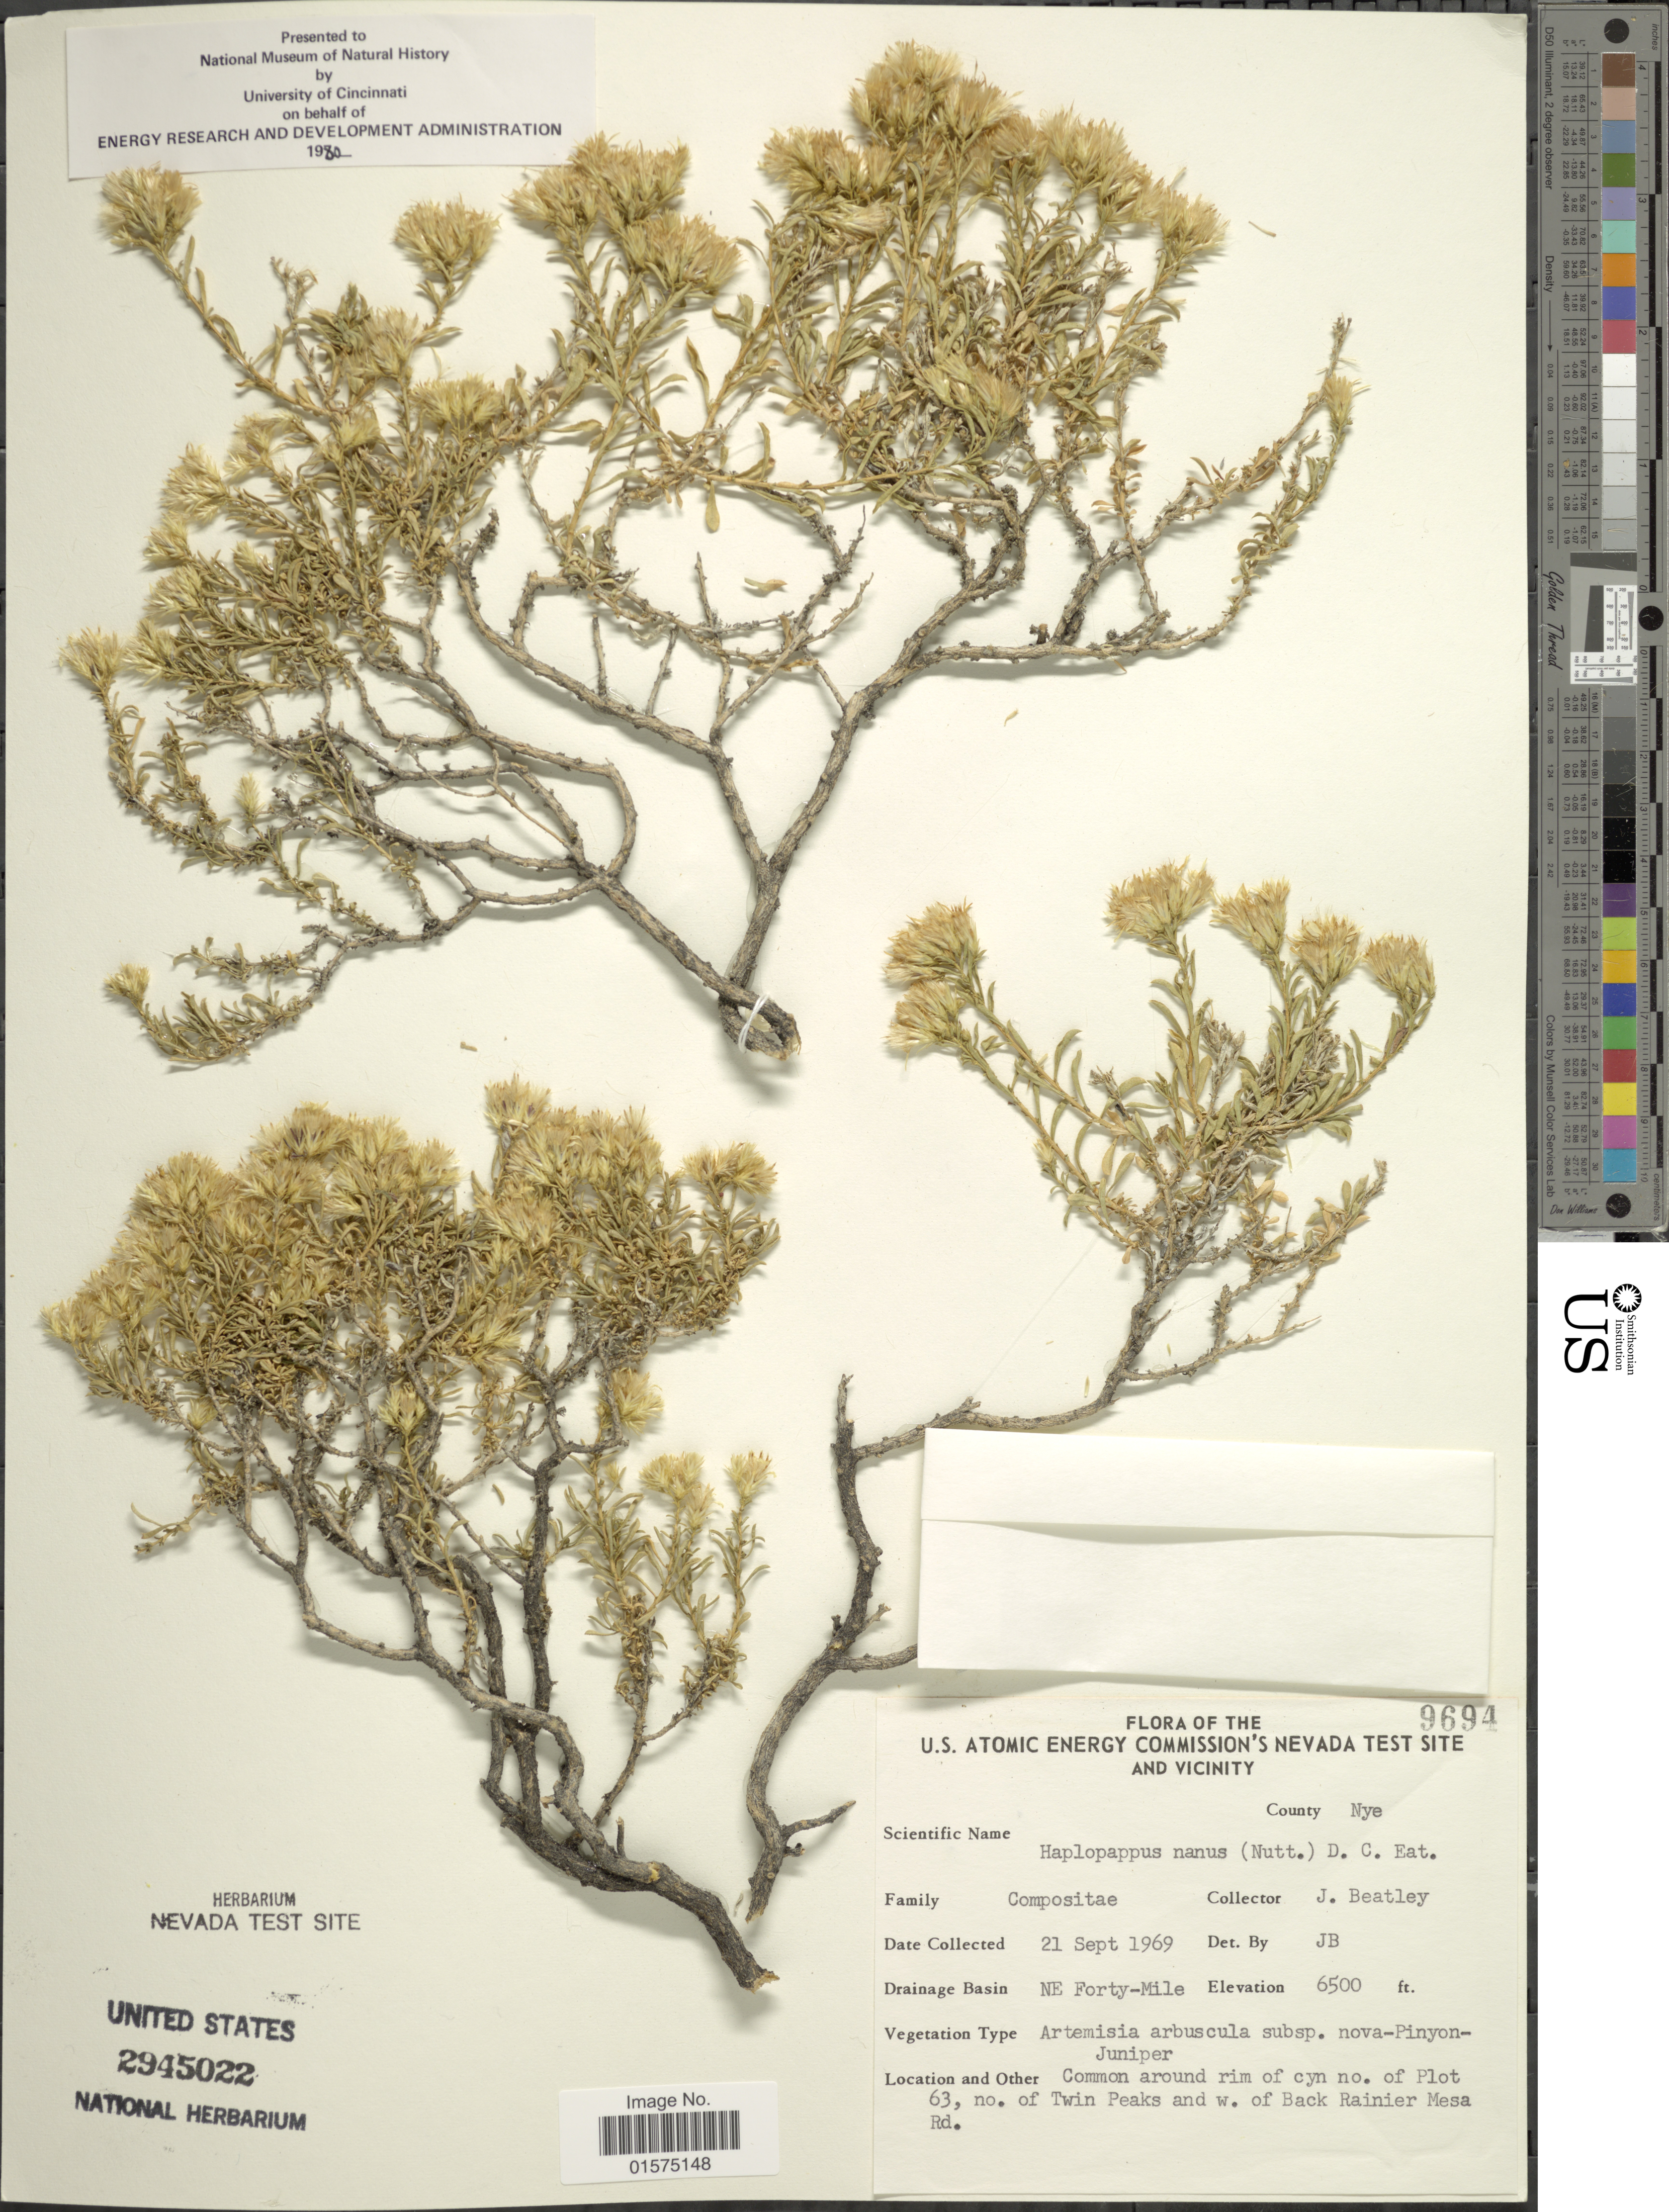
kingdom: Plantae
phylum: Tracheophyta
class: Magnoliopsida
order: Asterales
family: Asteraceae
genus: Ericameria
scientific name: Ericameria nana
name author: Nutt.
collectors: J. C. Beatley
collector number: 9694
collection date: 1969-09-21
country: United States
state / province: Nevada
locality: U.S. Atomic Energy Commission's Nevada Test Site and vicinity. County Nye. Drainage Basin NE Forty-Mile. rim of cyn no. of Plot 63, no. of Twin Peaks and w. of Back Rainier Mesa Rd.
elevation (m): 1981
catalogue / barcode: US 2945022